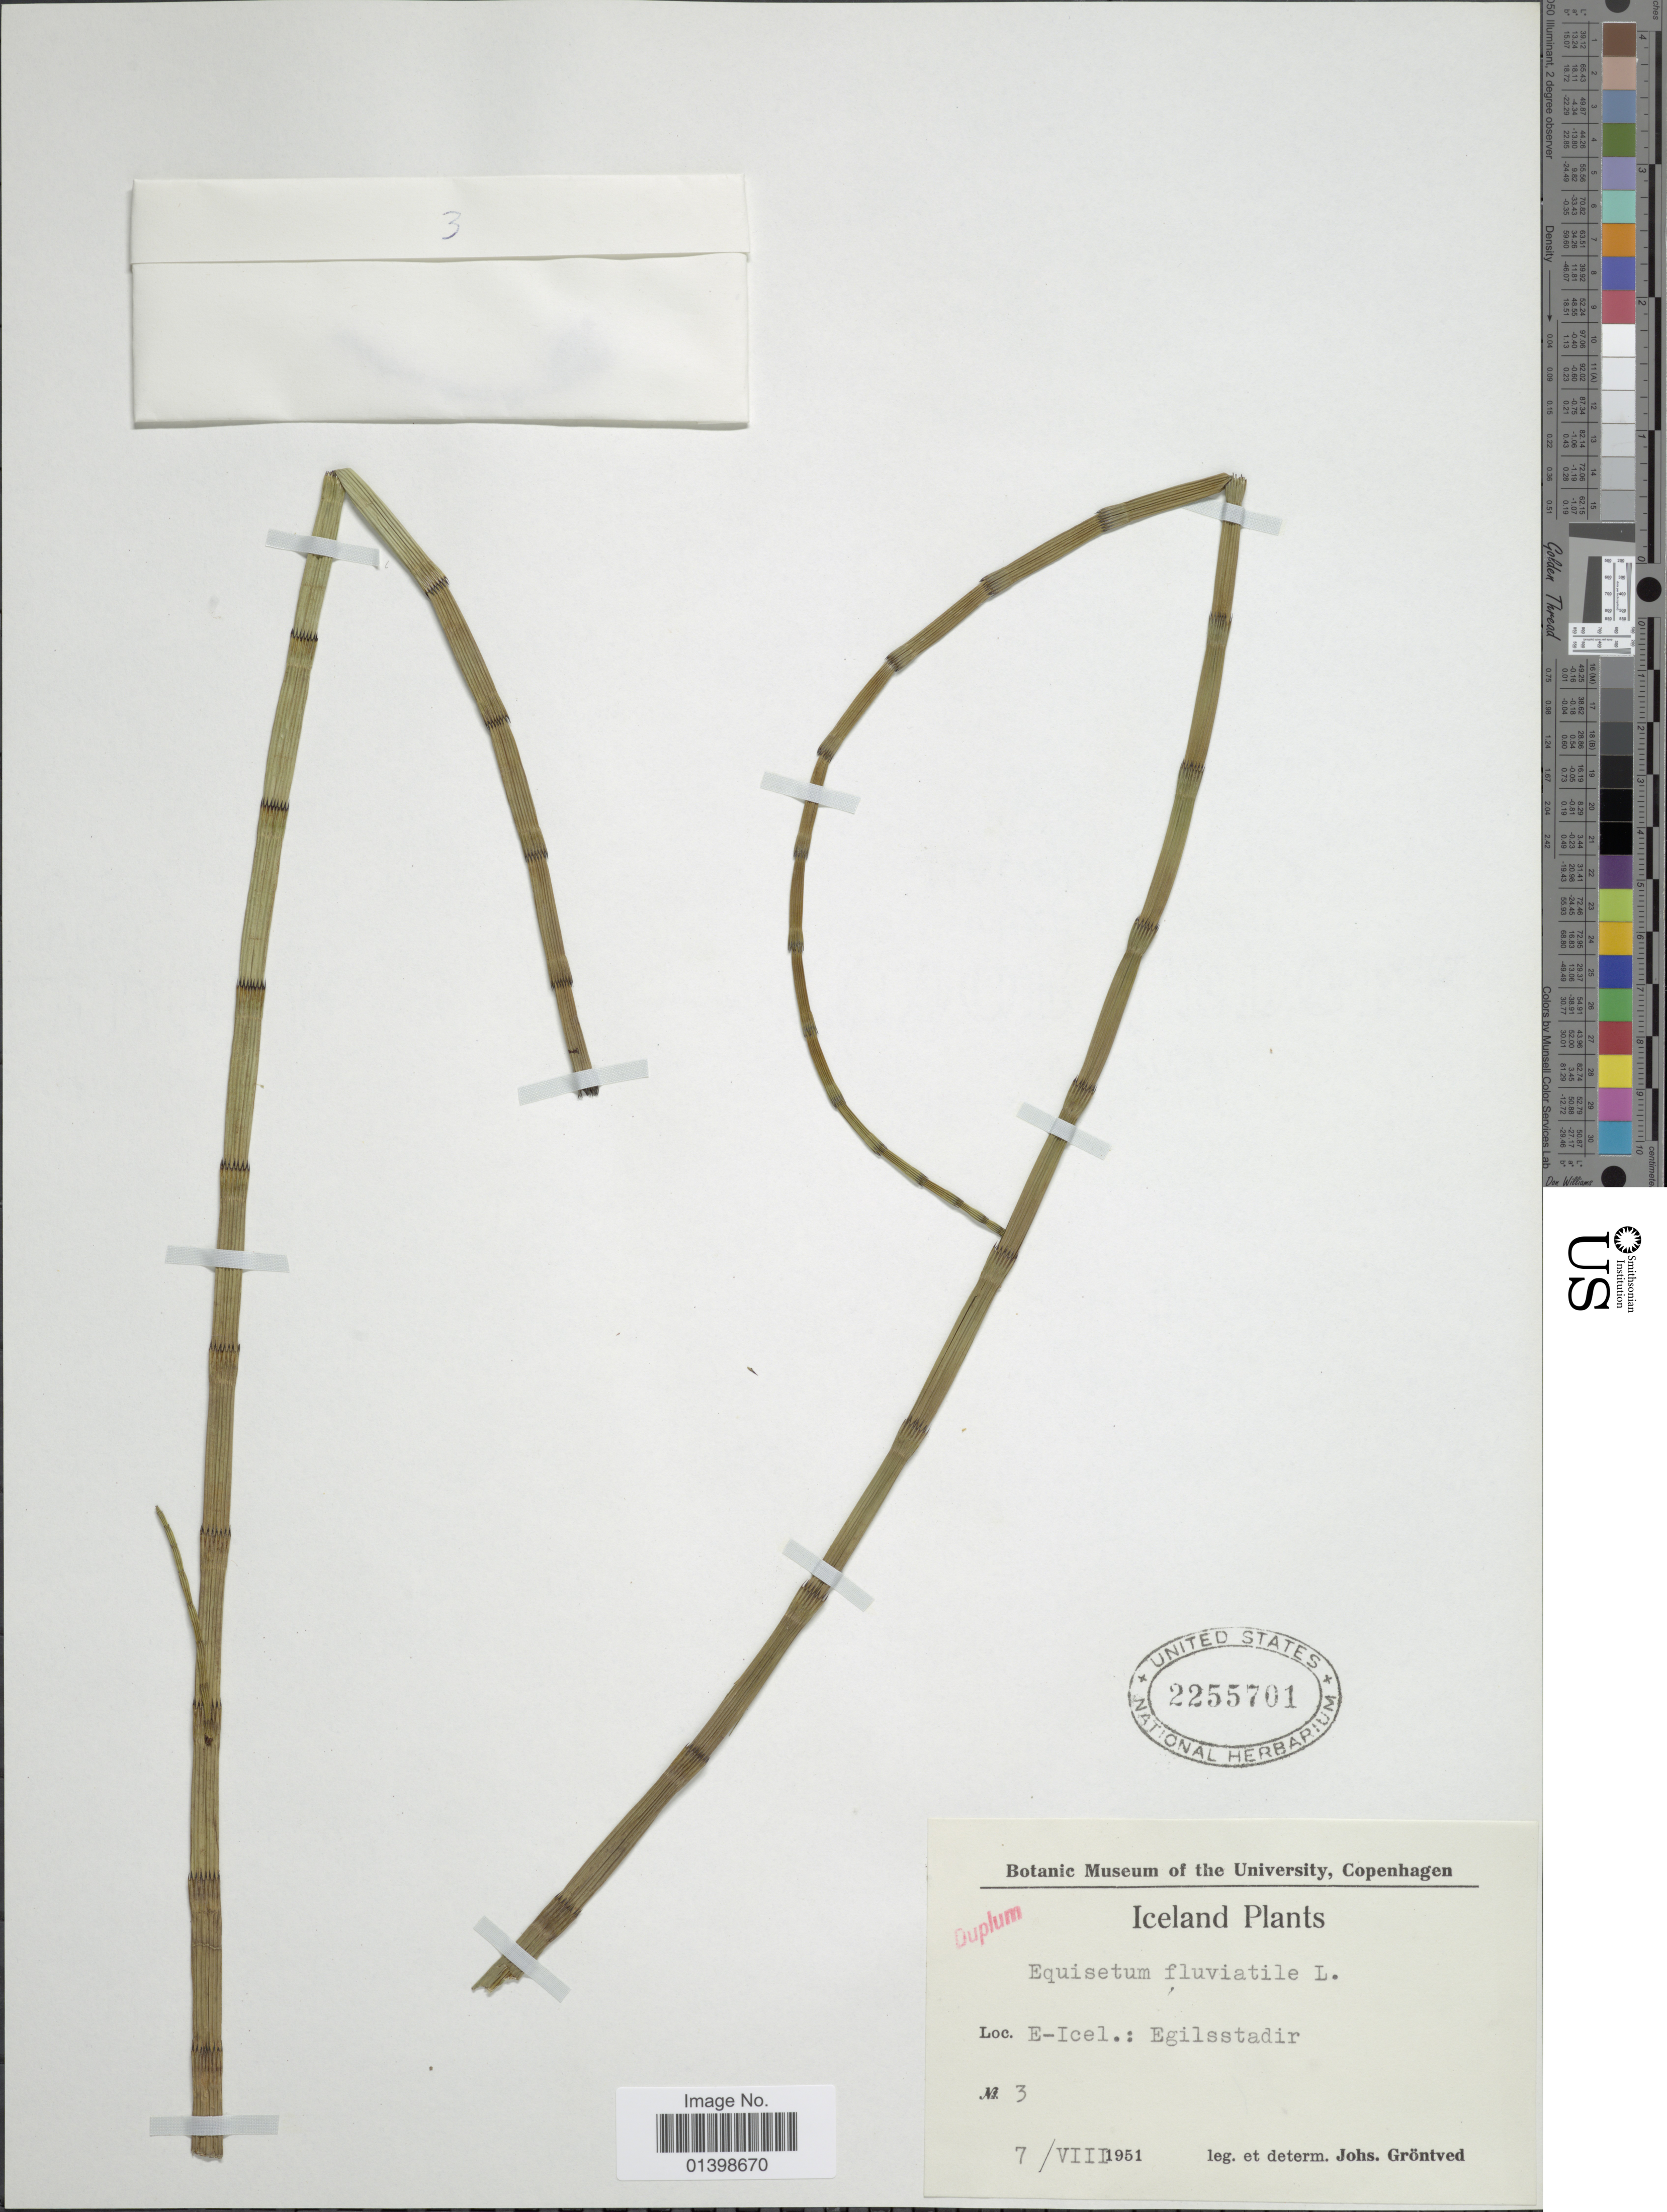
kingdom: Plantae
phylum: Tracheophyta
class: Polypodiopsida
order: Equisetales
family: Equisetaceae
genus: Equisetum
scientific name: Equisetum fluviatile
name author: L.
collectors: J. Gröntved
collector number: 3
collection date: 1951-08-07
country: Iceland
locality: E-Icel.: Egilsstadir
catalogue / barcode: US 2255701